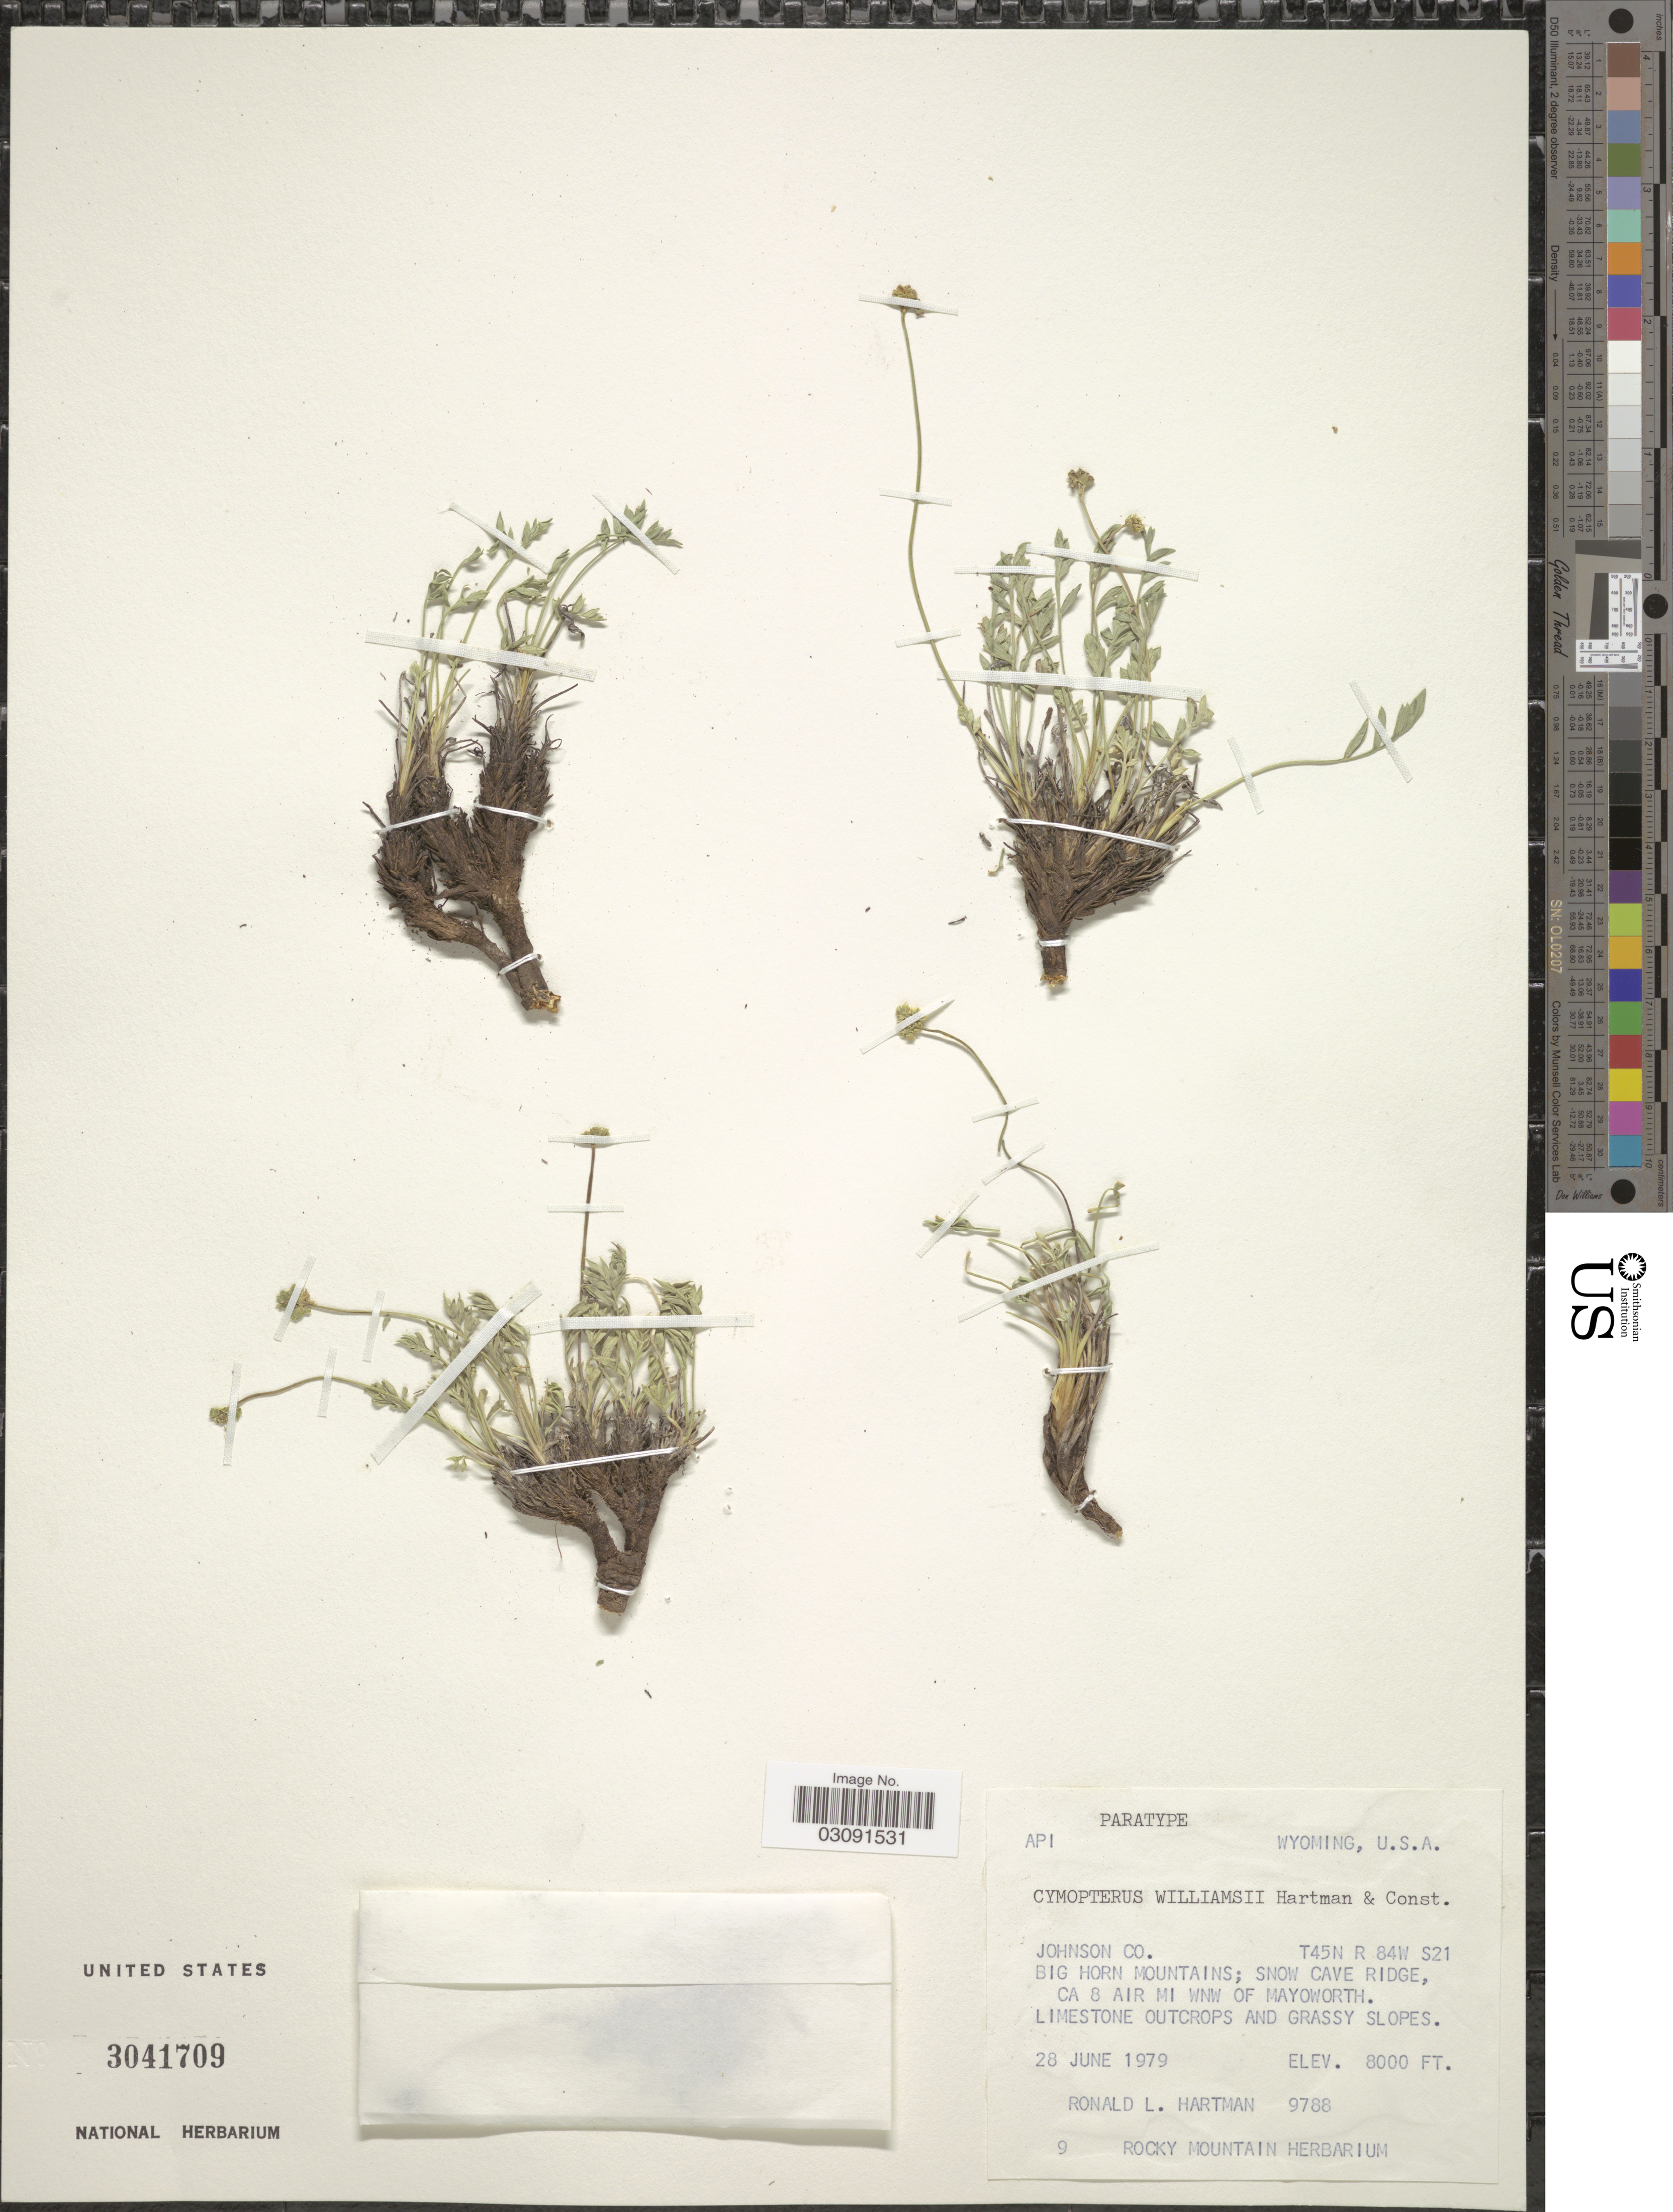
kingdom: Plantae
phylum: Tracheophyta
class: Magnoliopsida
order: Apiales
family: Apiaceae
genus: Cymopterus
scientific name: Cymopterus williamsii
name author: R.L. Hartm. & Constance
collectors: R. L. Hartman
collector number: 9788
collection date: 1979-06-26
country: United States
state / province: Wyoming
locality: Johnson Co, Big Horn Mountains; Snow Cave Ridge, Ca 8 MI Air WNW of Mayoworth.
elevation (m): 2438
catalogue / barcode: US 3041709